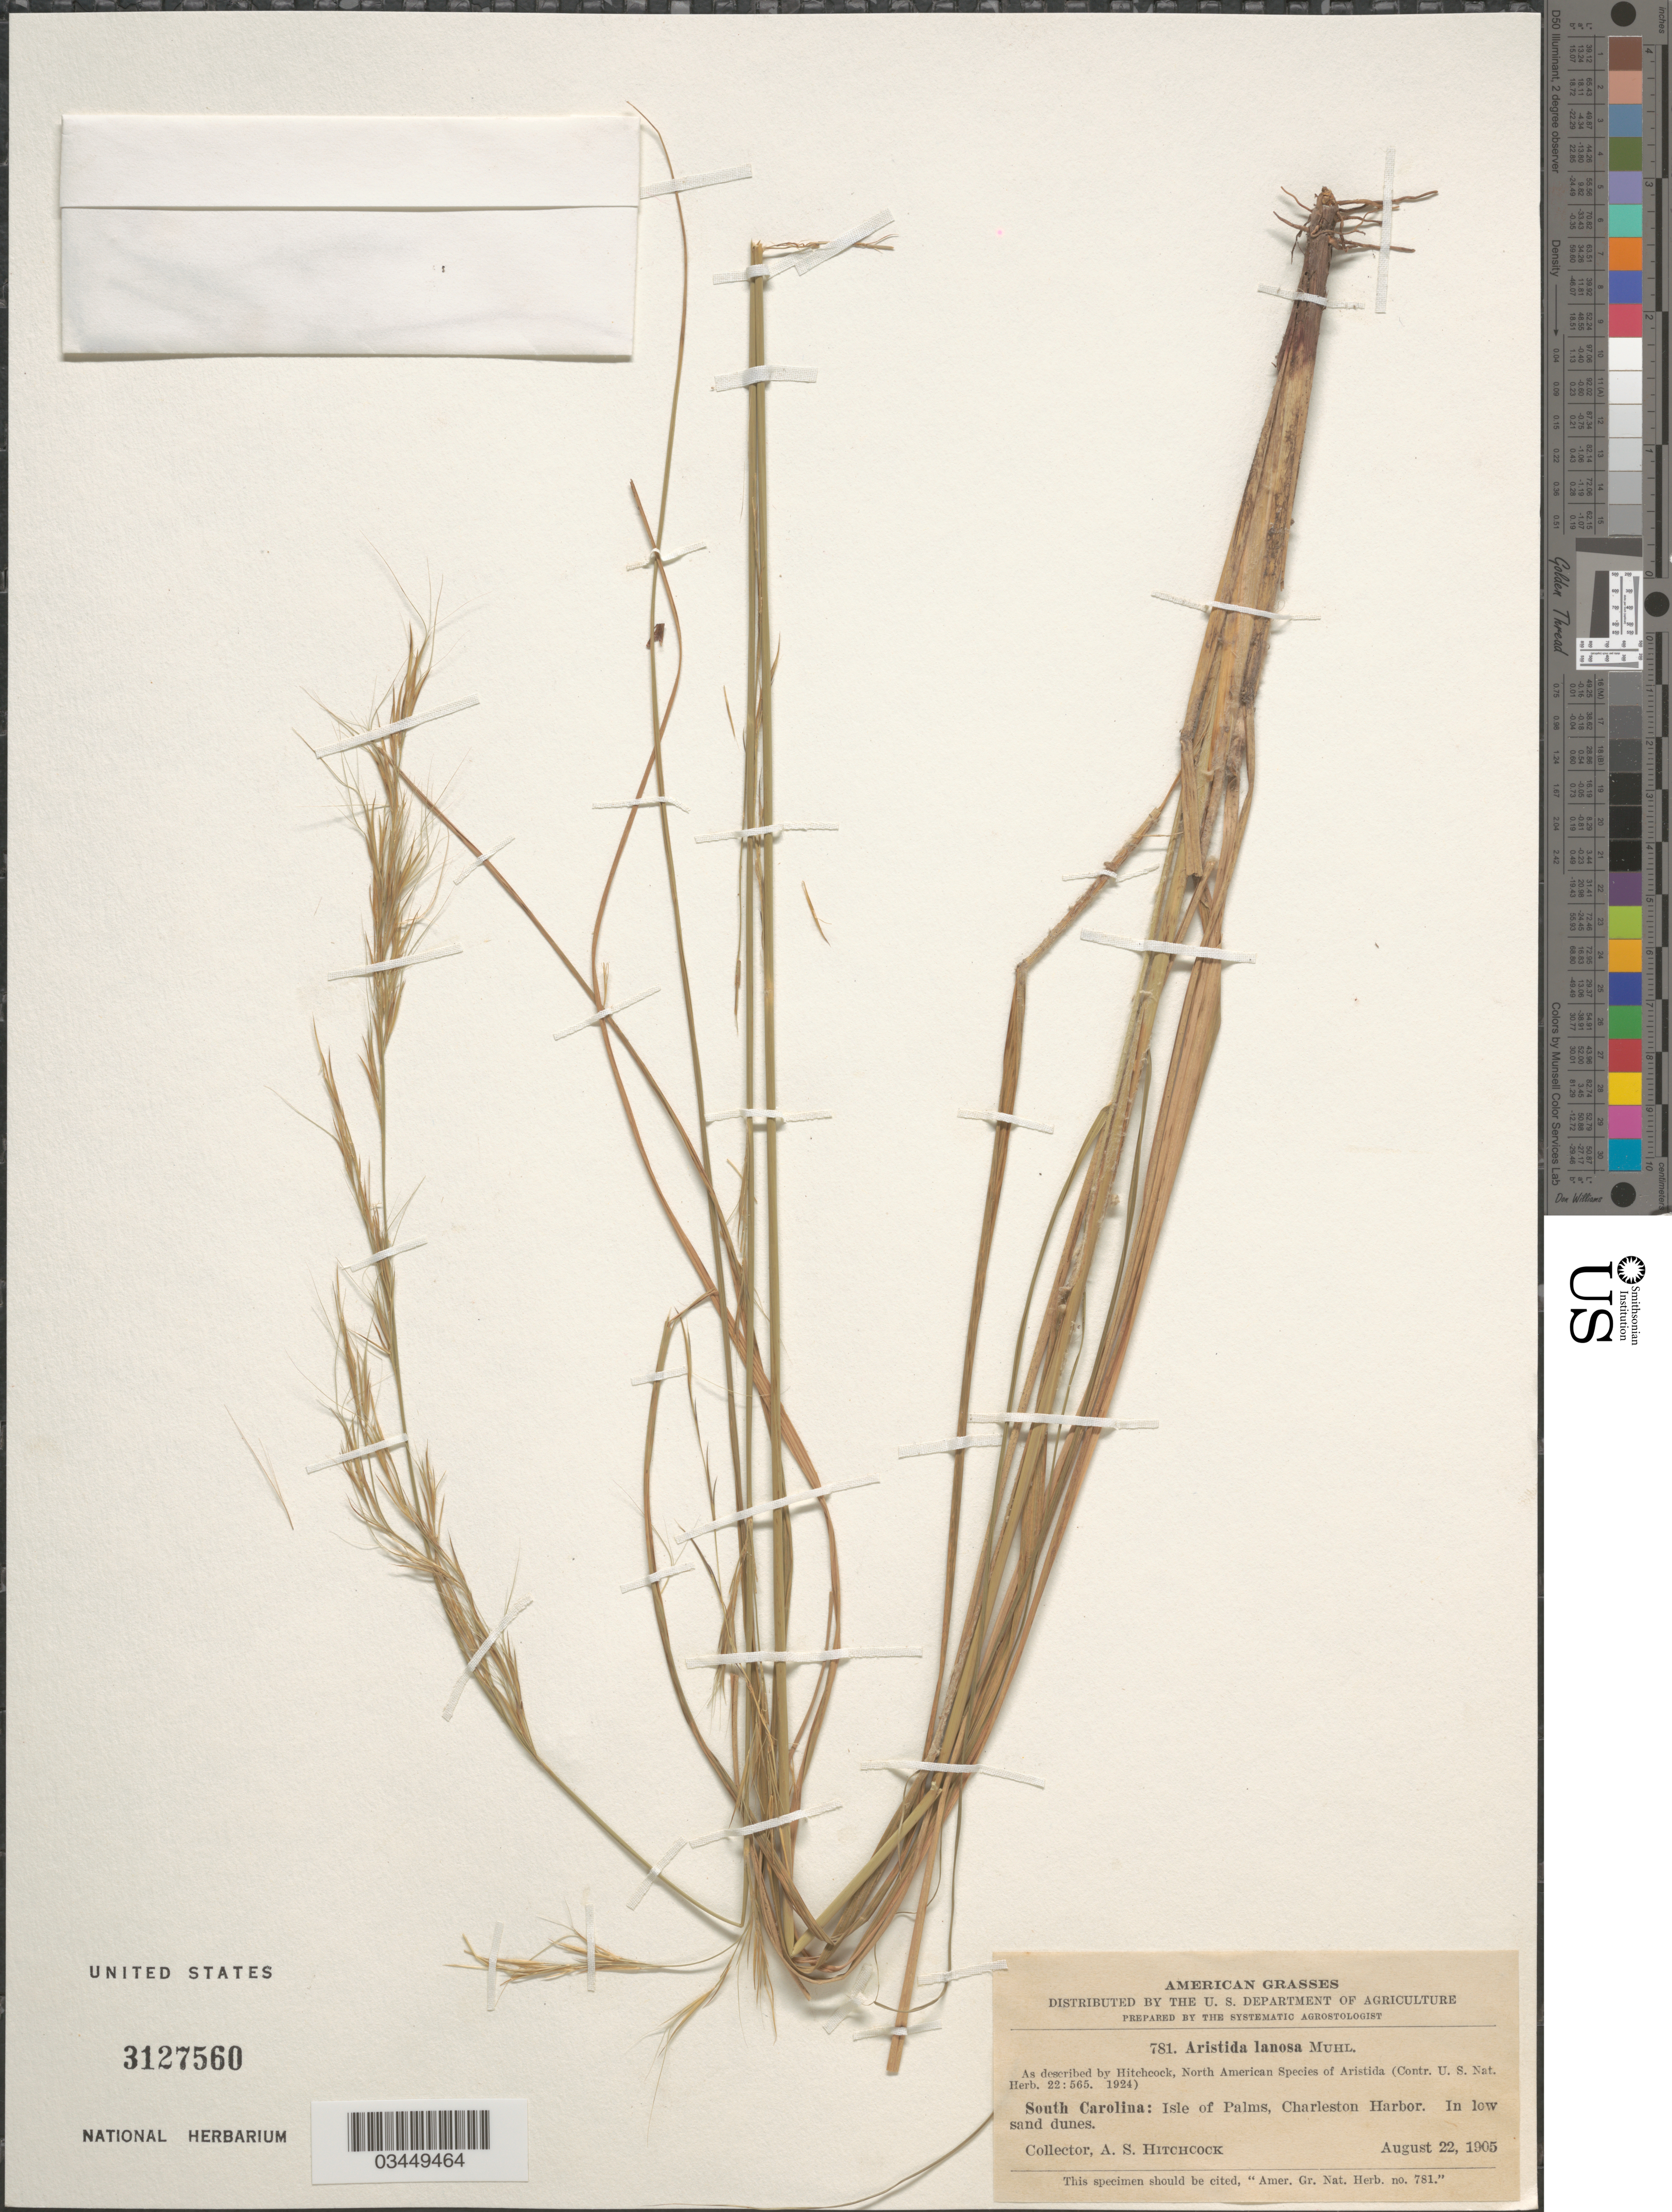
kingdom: Plantae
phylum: Tracheophyta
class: Liliopsida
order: Poales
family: Poaceae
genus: Aristida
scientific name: Aristida lanosa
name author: Muhl.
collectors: A. S. Hitchcock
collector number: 781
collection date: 1905-08-22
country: United States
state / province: South Carolina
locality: Isle of Palms, Charleston Harbor. In low sand dunes.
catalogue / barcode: US 3127560